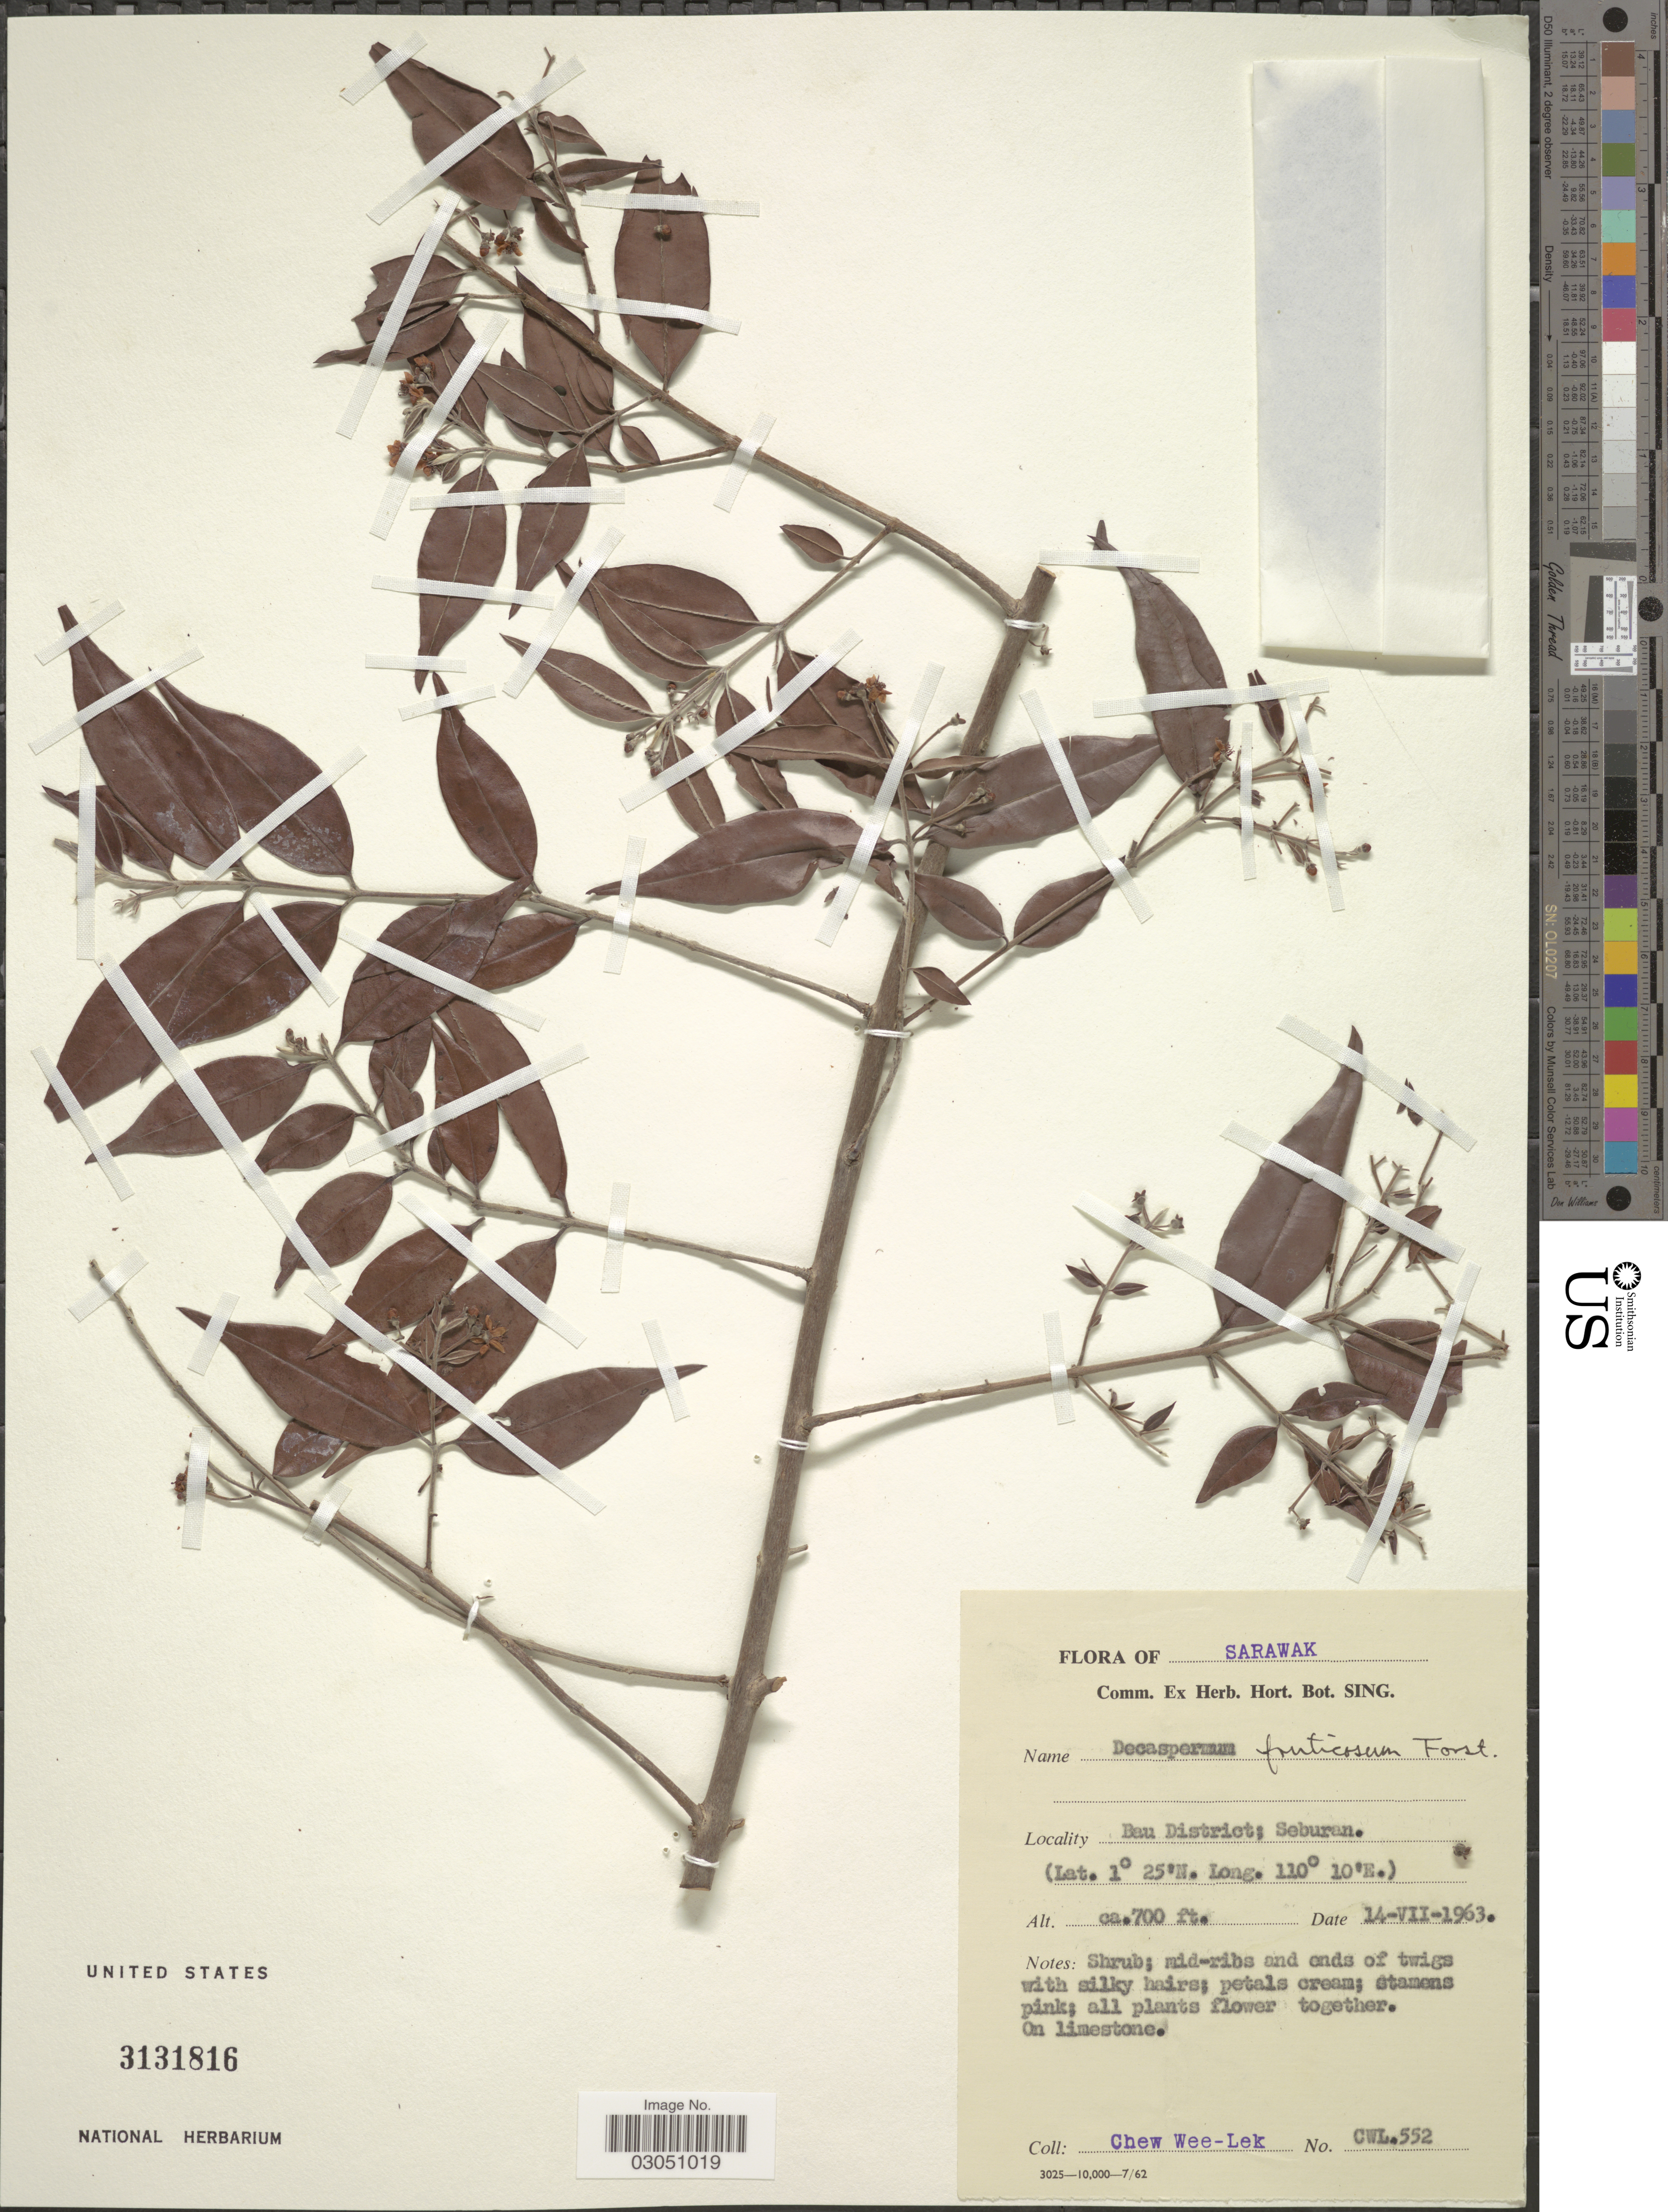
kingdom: Plantae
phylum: Tracheophyta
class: Magnoliopsida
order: Myrtales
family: Myrtaceae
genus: Decaspermum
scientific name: Decaspermum fruticosum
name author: J.R. Forst. & G. Forst.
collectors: C. Wee-Lek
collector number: CWL 552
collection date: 1963-07-14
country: Malaysia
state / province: Sarawak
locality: Bau District; Seburan.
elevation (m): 213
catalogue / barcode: US 3131816